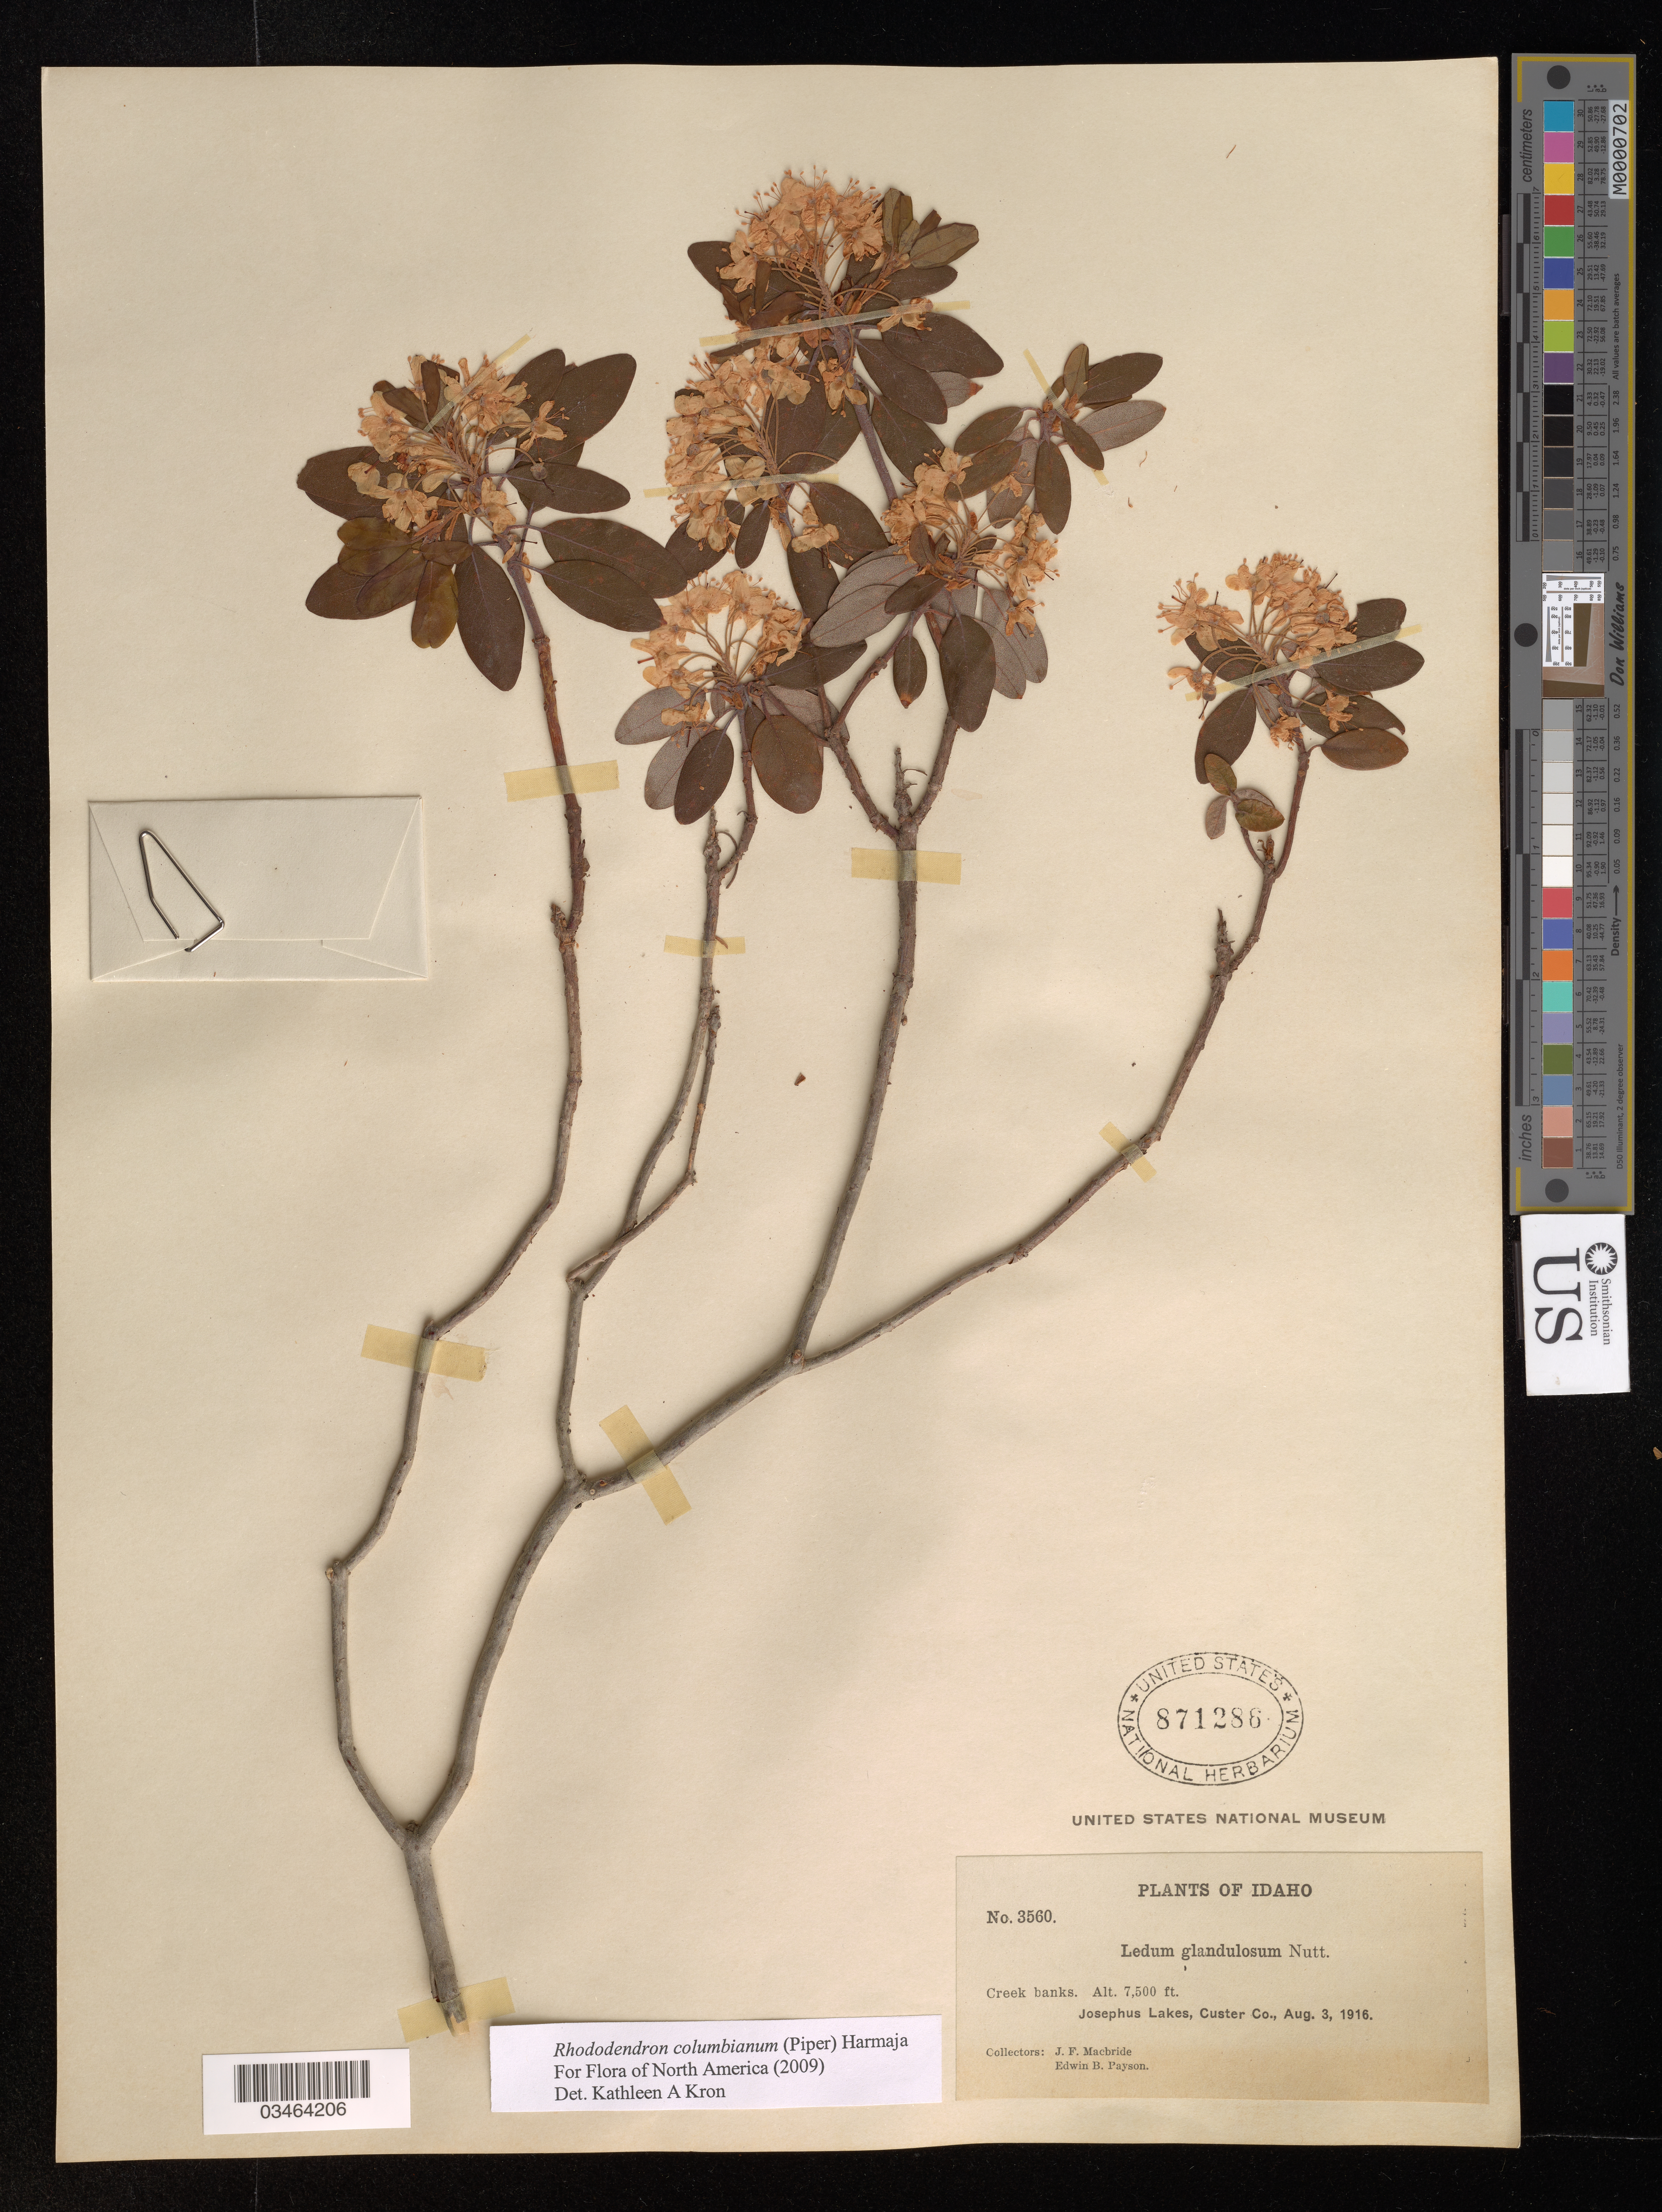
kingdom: Plantae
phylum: Tracheophyta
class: Magnoliopsida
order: Ericales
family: Ericaceae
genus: Rhododendron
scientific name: Rhododendron columbianum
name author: (Piper) Harmaja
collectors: J. F. Macbride & E. B. Payson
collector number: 3560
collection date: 1916-08-03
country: United States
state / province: Idaho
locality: Josephus Lakes, Custer Co.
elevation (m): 2286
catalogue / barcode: US 871286